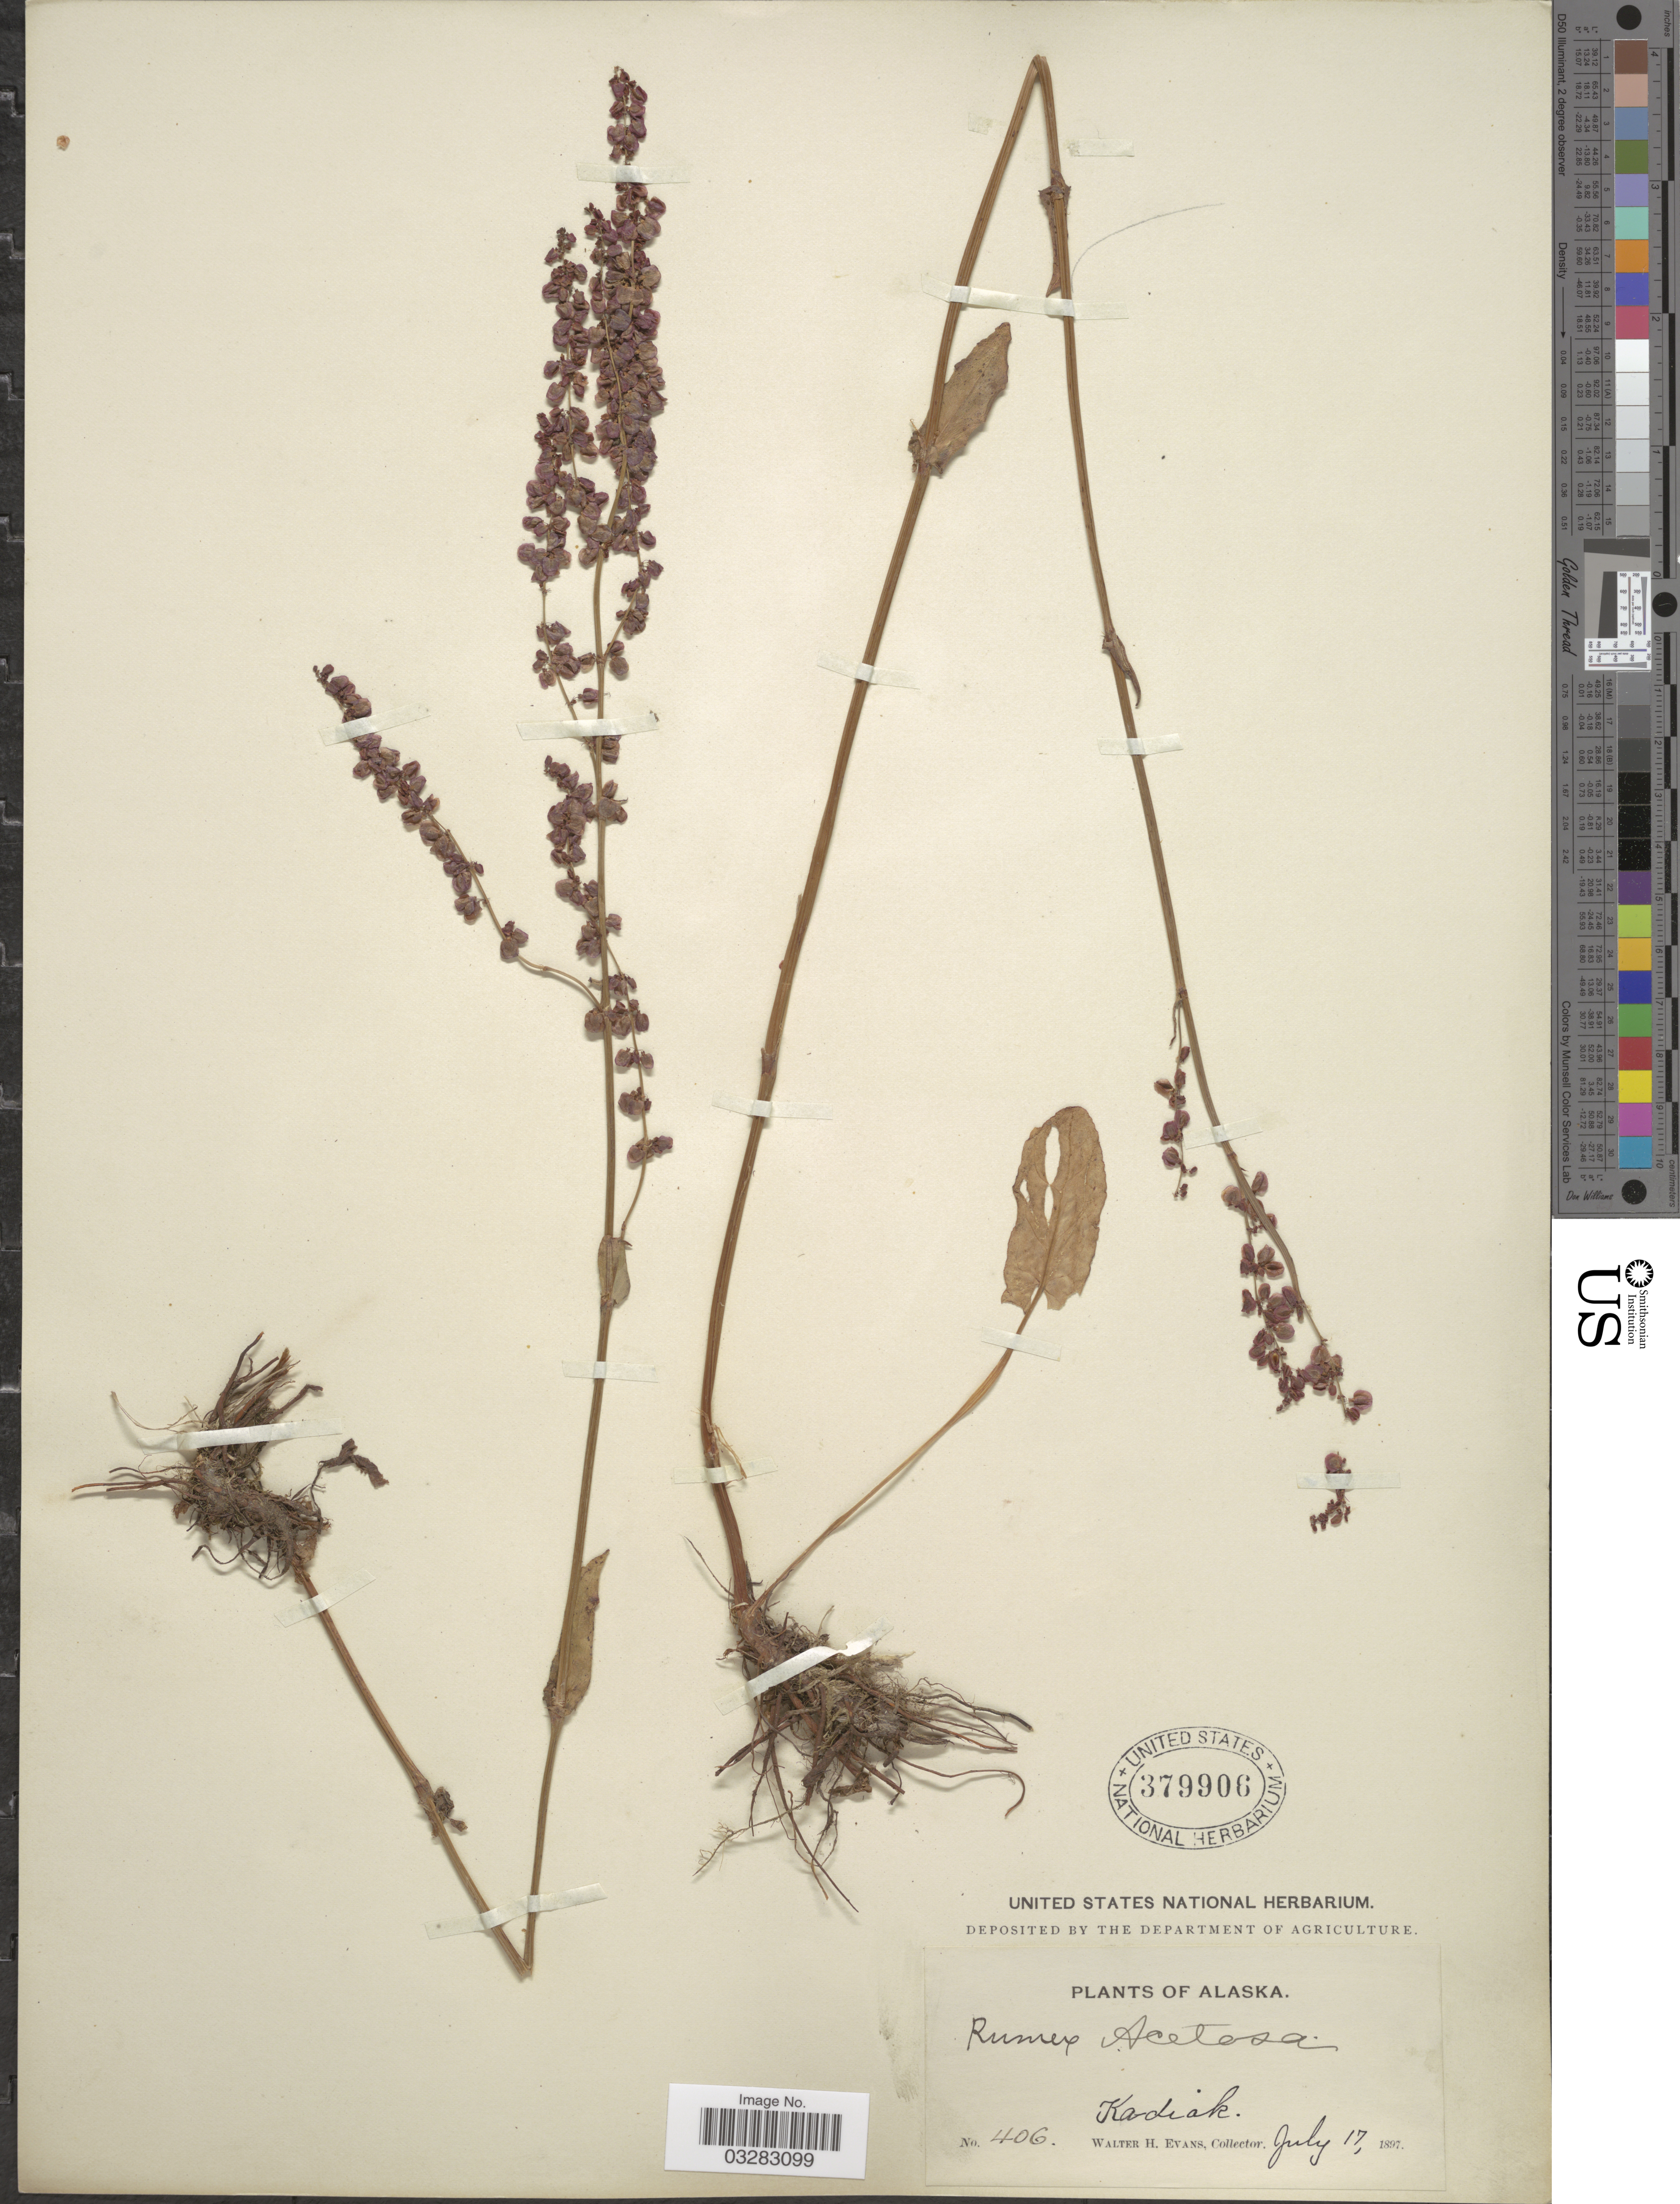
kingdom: Plantae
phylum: Tracheophyta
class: Magnoliopsida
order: Caryophyllales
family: Polygonaceae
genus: Rumex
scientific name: Rumex acetosa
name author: L.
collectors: W. H. Evans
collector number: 406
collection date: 1897-07-17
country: United States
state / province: Alaska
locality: Kadiak.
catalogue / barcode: US 379906